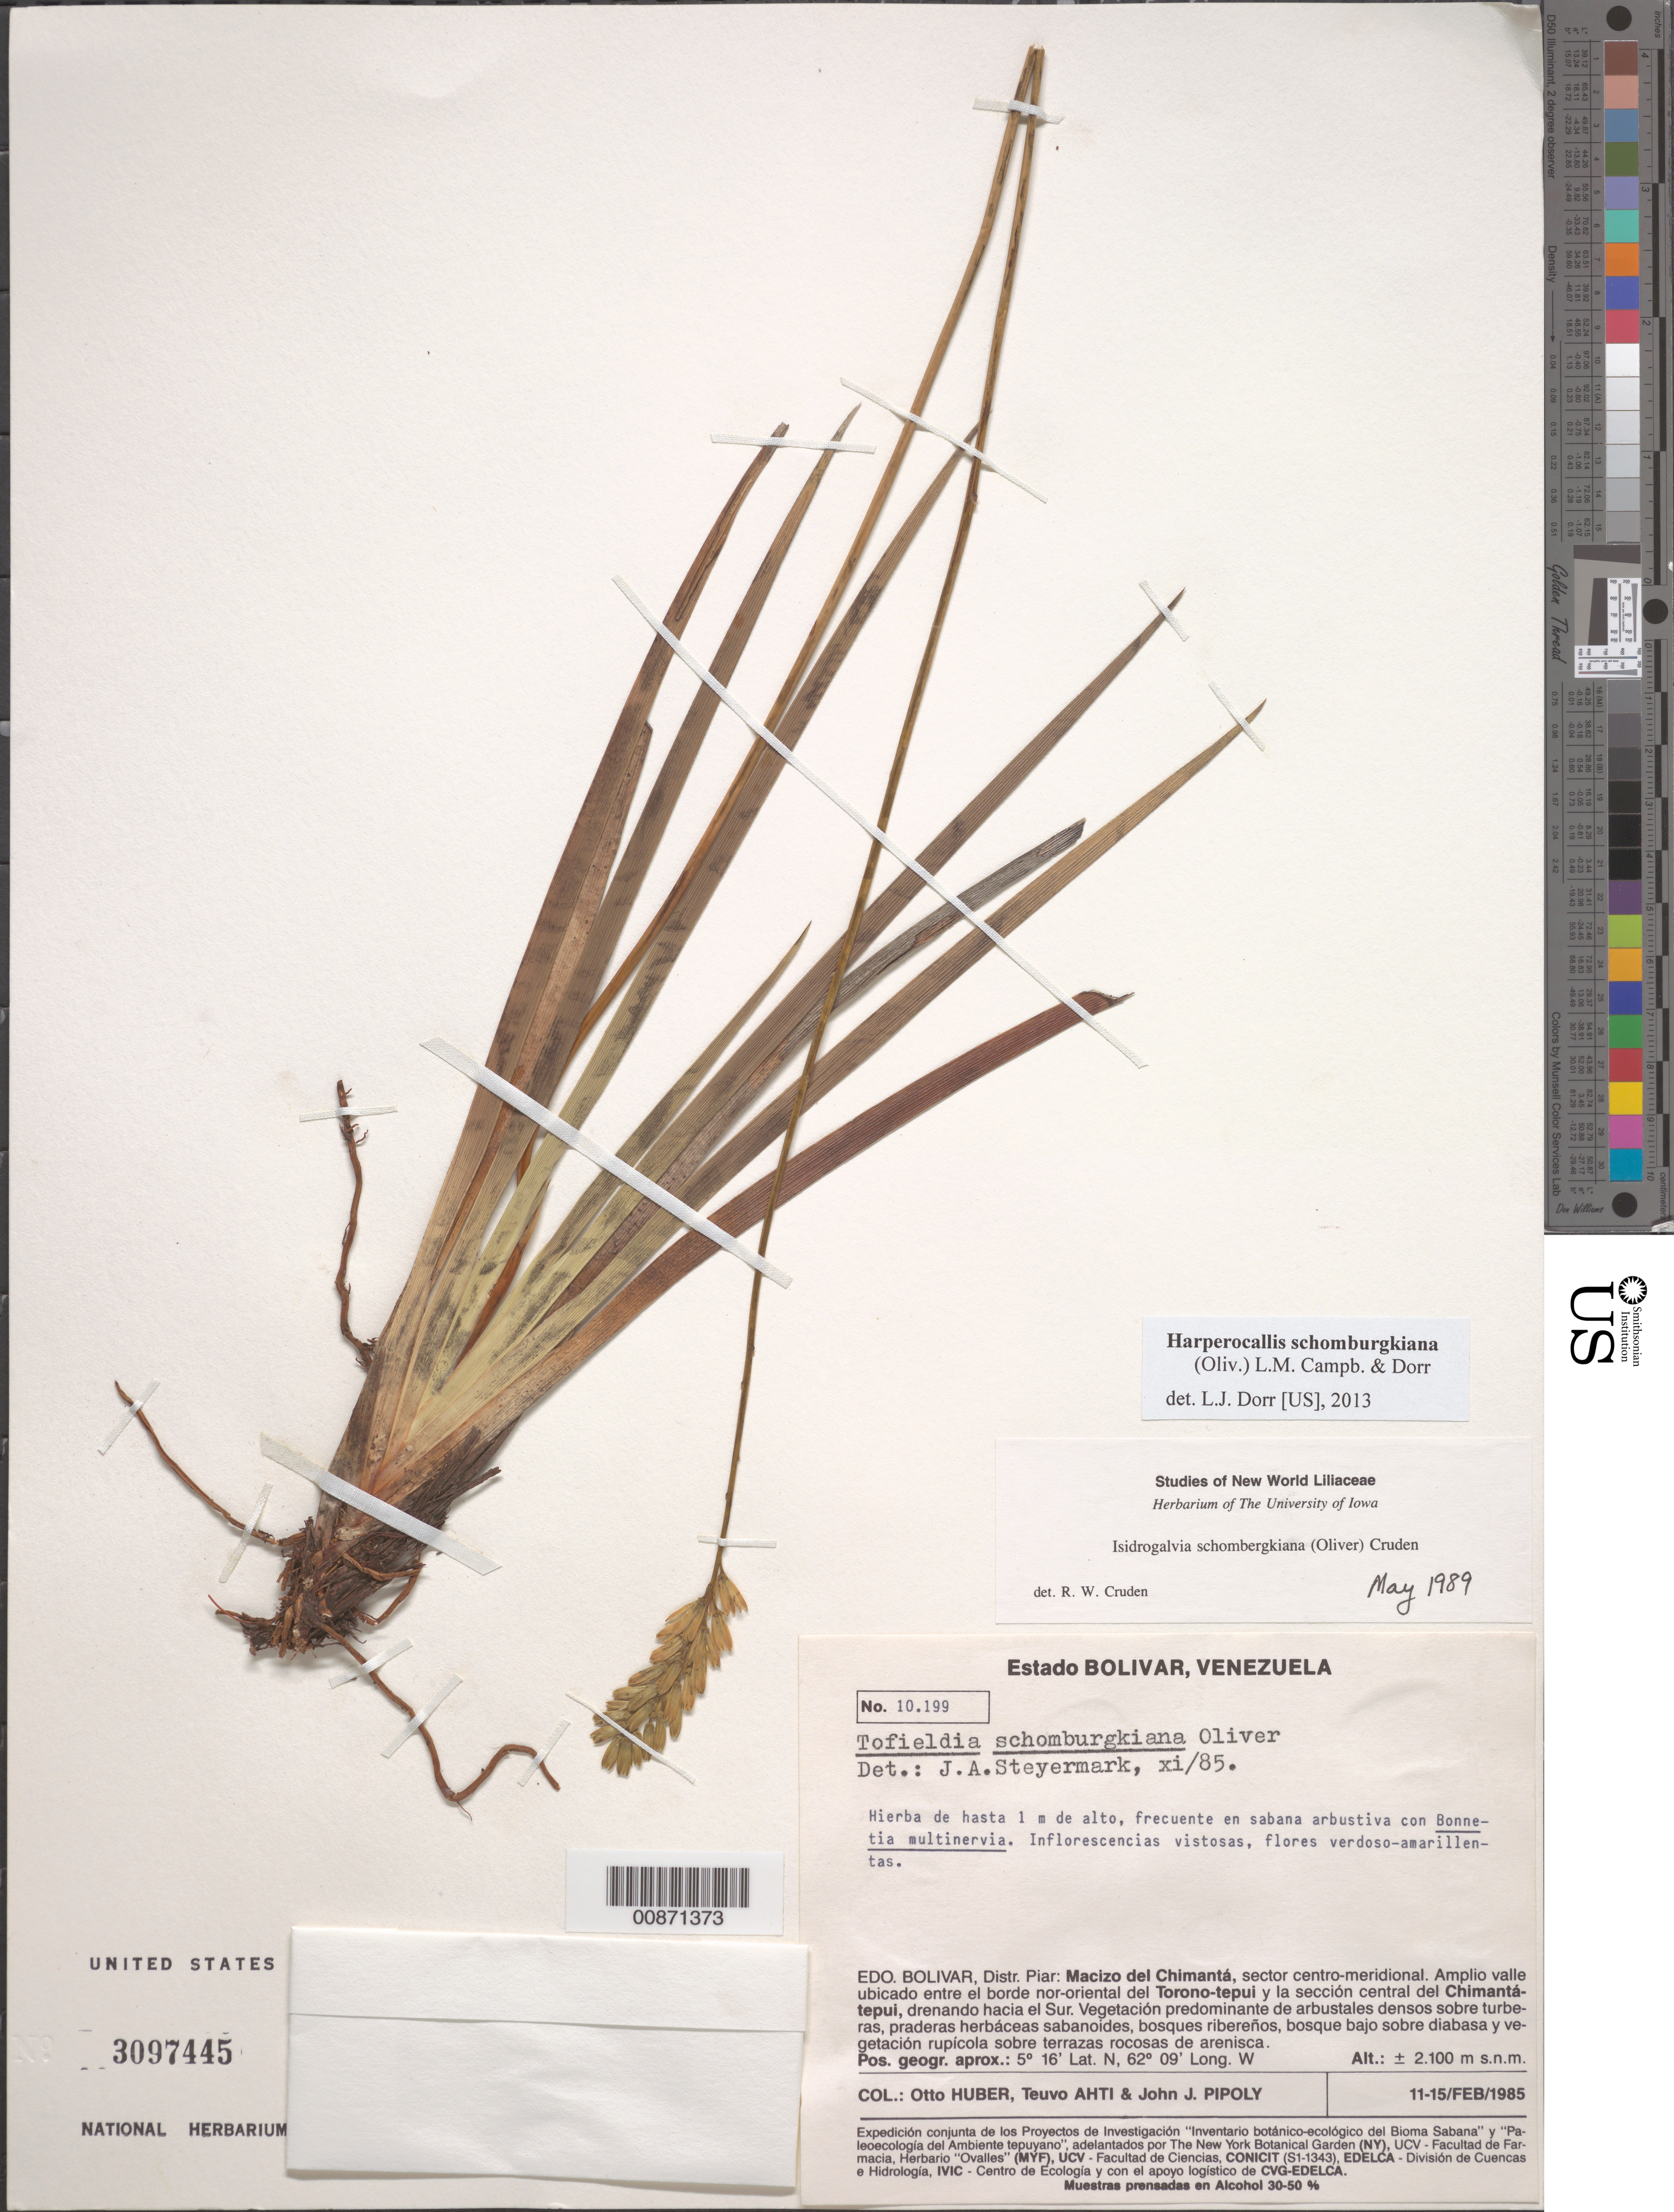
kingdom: Plantae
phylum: Tracheophyta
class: Liliopsida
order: Alismatales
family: Tofieldiaceae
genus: Harperocallis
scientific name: Harperocallis schomburgkiana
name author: (Oliv.) L.M. Campb. & Dorr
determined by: Dorr, L. J., (BOT), Smithsonian Institution - National Museum of Natural History (UNITED STATES)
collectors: O. Huber, T. T. Ahti & J. J. Pipoly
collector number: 10199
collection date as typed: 11-Feb-85 to 15-Feb-85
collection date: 1985-02-11/1985-02-15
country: Venezuela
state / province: Bolívar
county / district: Piar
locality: Macizo del Chimantá, sector centro-meridional; amplio valle ubicado entre el borde nor-oriental del Torono-tepuí y la sección central del Chimantá-tepuí, drenando hacia el Sur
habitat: Sabana arbustiva con Bonnetia multinervia; arbustales densos sobre turberas, praderas herb. Sabanoides, bosques riberenos, bosque bajo sobre diabasa..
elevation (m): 2100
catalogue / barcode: US 3097445